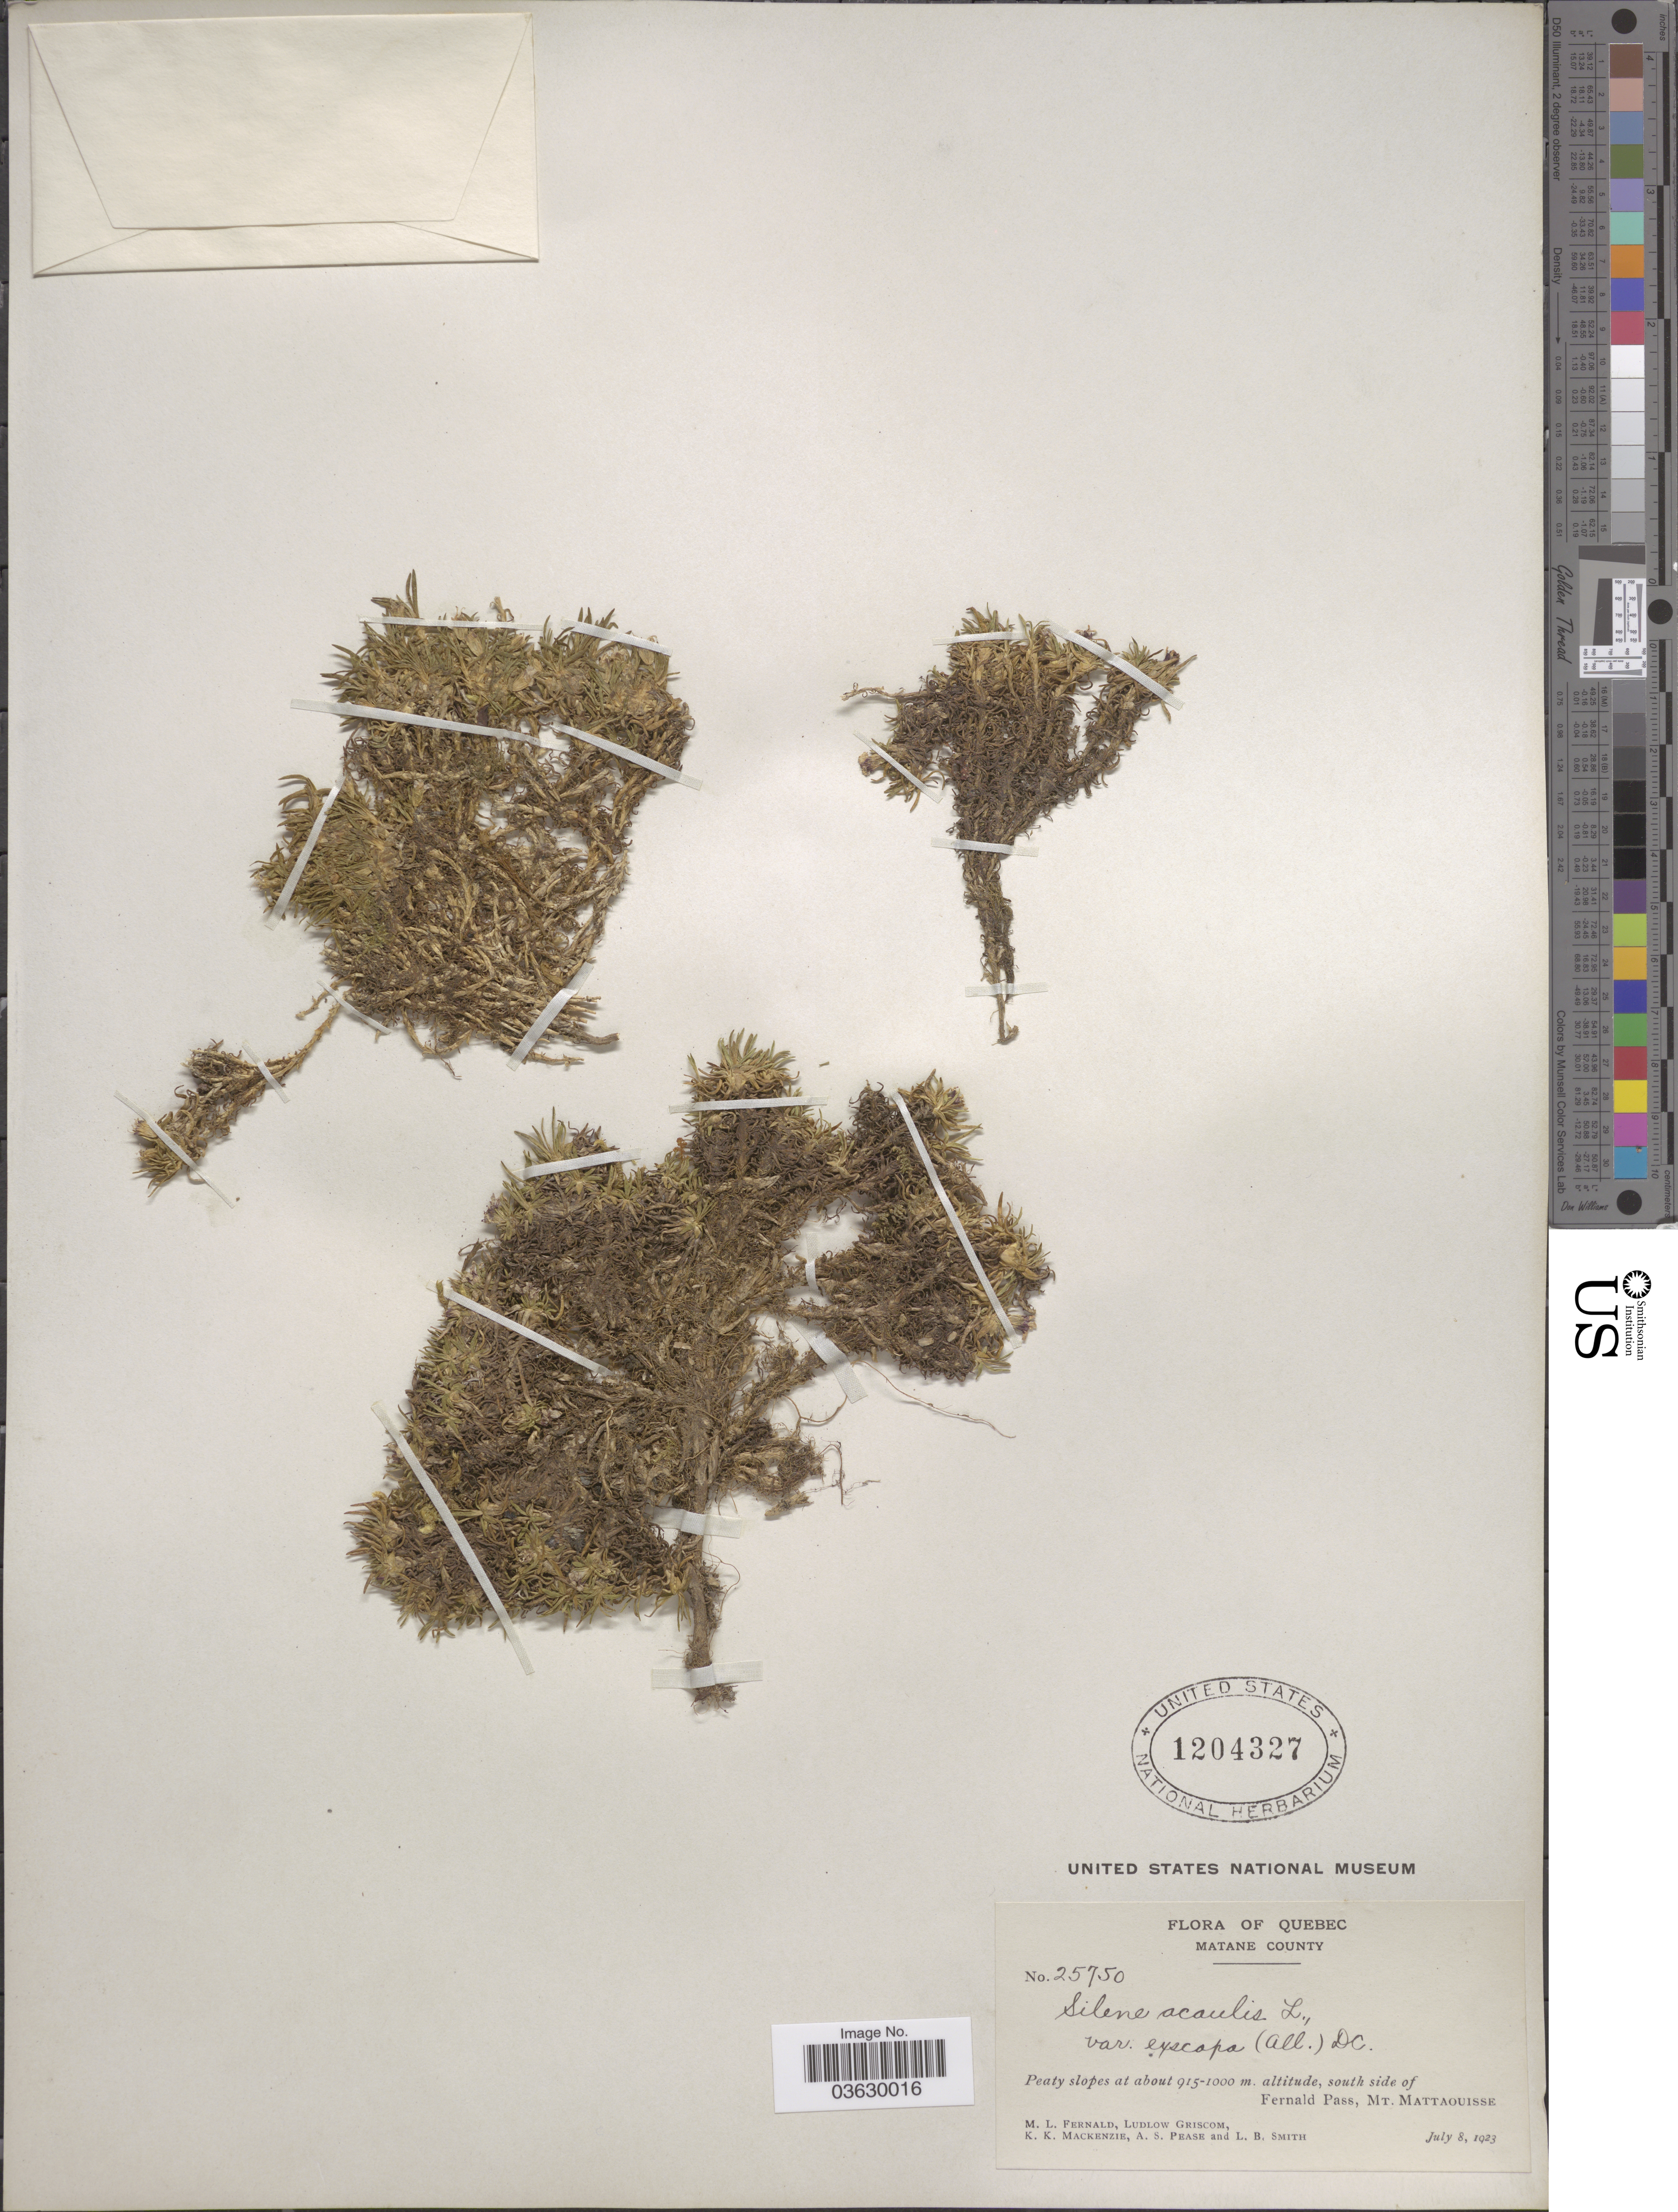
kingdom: Plantae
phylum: Tracheophyta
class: Magnoliopsida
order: Caryophyllales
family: Caryophyllaceae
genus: Silene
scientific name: Silene acaulis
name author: (L.) Jacq.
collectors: M. L. Fernald, L. Griscom, K. K. Mackenzie, A. S. Pease & L. Smith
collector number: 25750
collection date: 1923-07-08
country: Canada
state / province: Quebec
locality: Matane County. South side of Fernald Pass, Mt. Mattaouisse.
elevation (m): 915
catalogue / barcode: US 1204327